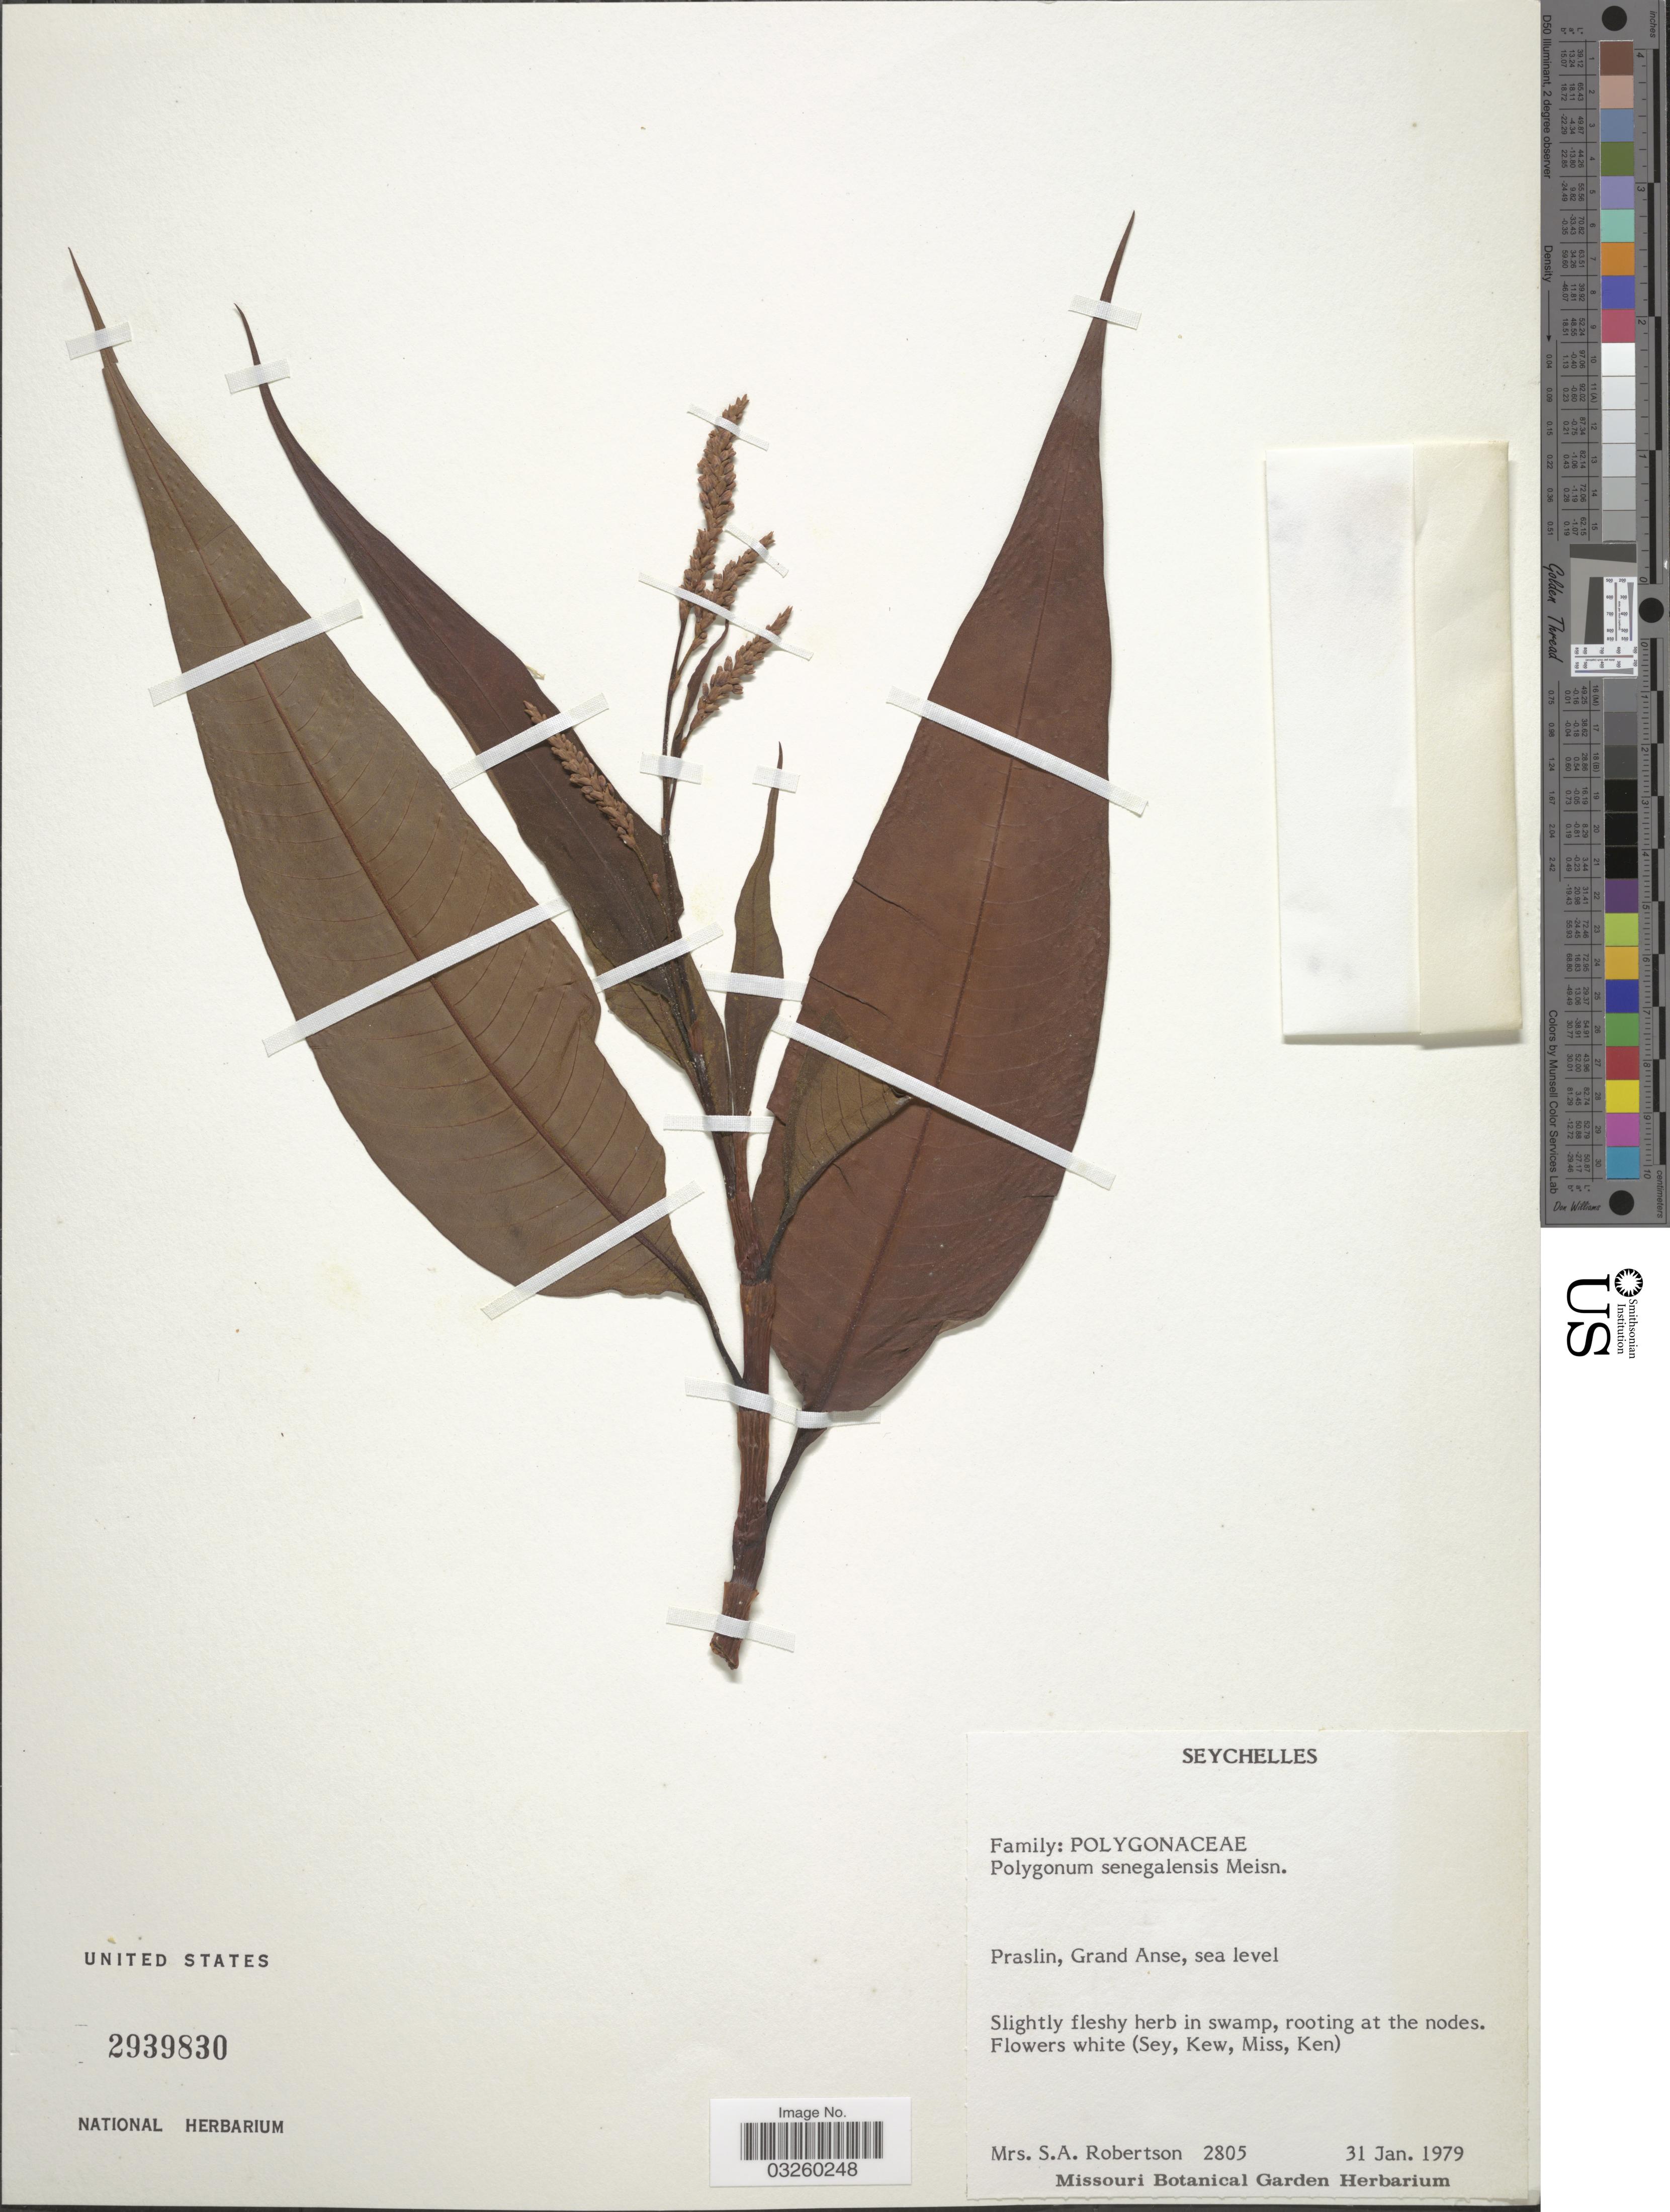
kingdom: Plantae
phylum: Tracheophyta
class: Magnoliopsida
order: Caryophyllales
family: Polygonaceae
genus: Polygonum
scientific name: Polygonum senegalense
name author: Meisn.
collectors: S. Robertson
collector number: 2805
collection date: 1979-01-31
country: Seychelles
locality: Praslin, Grand Anse.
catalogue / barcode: US 2939830